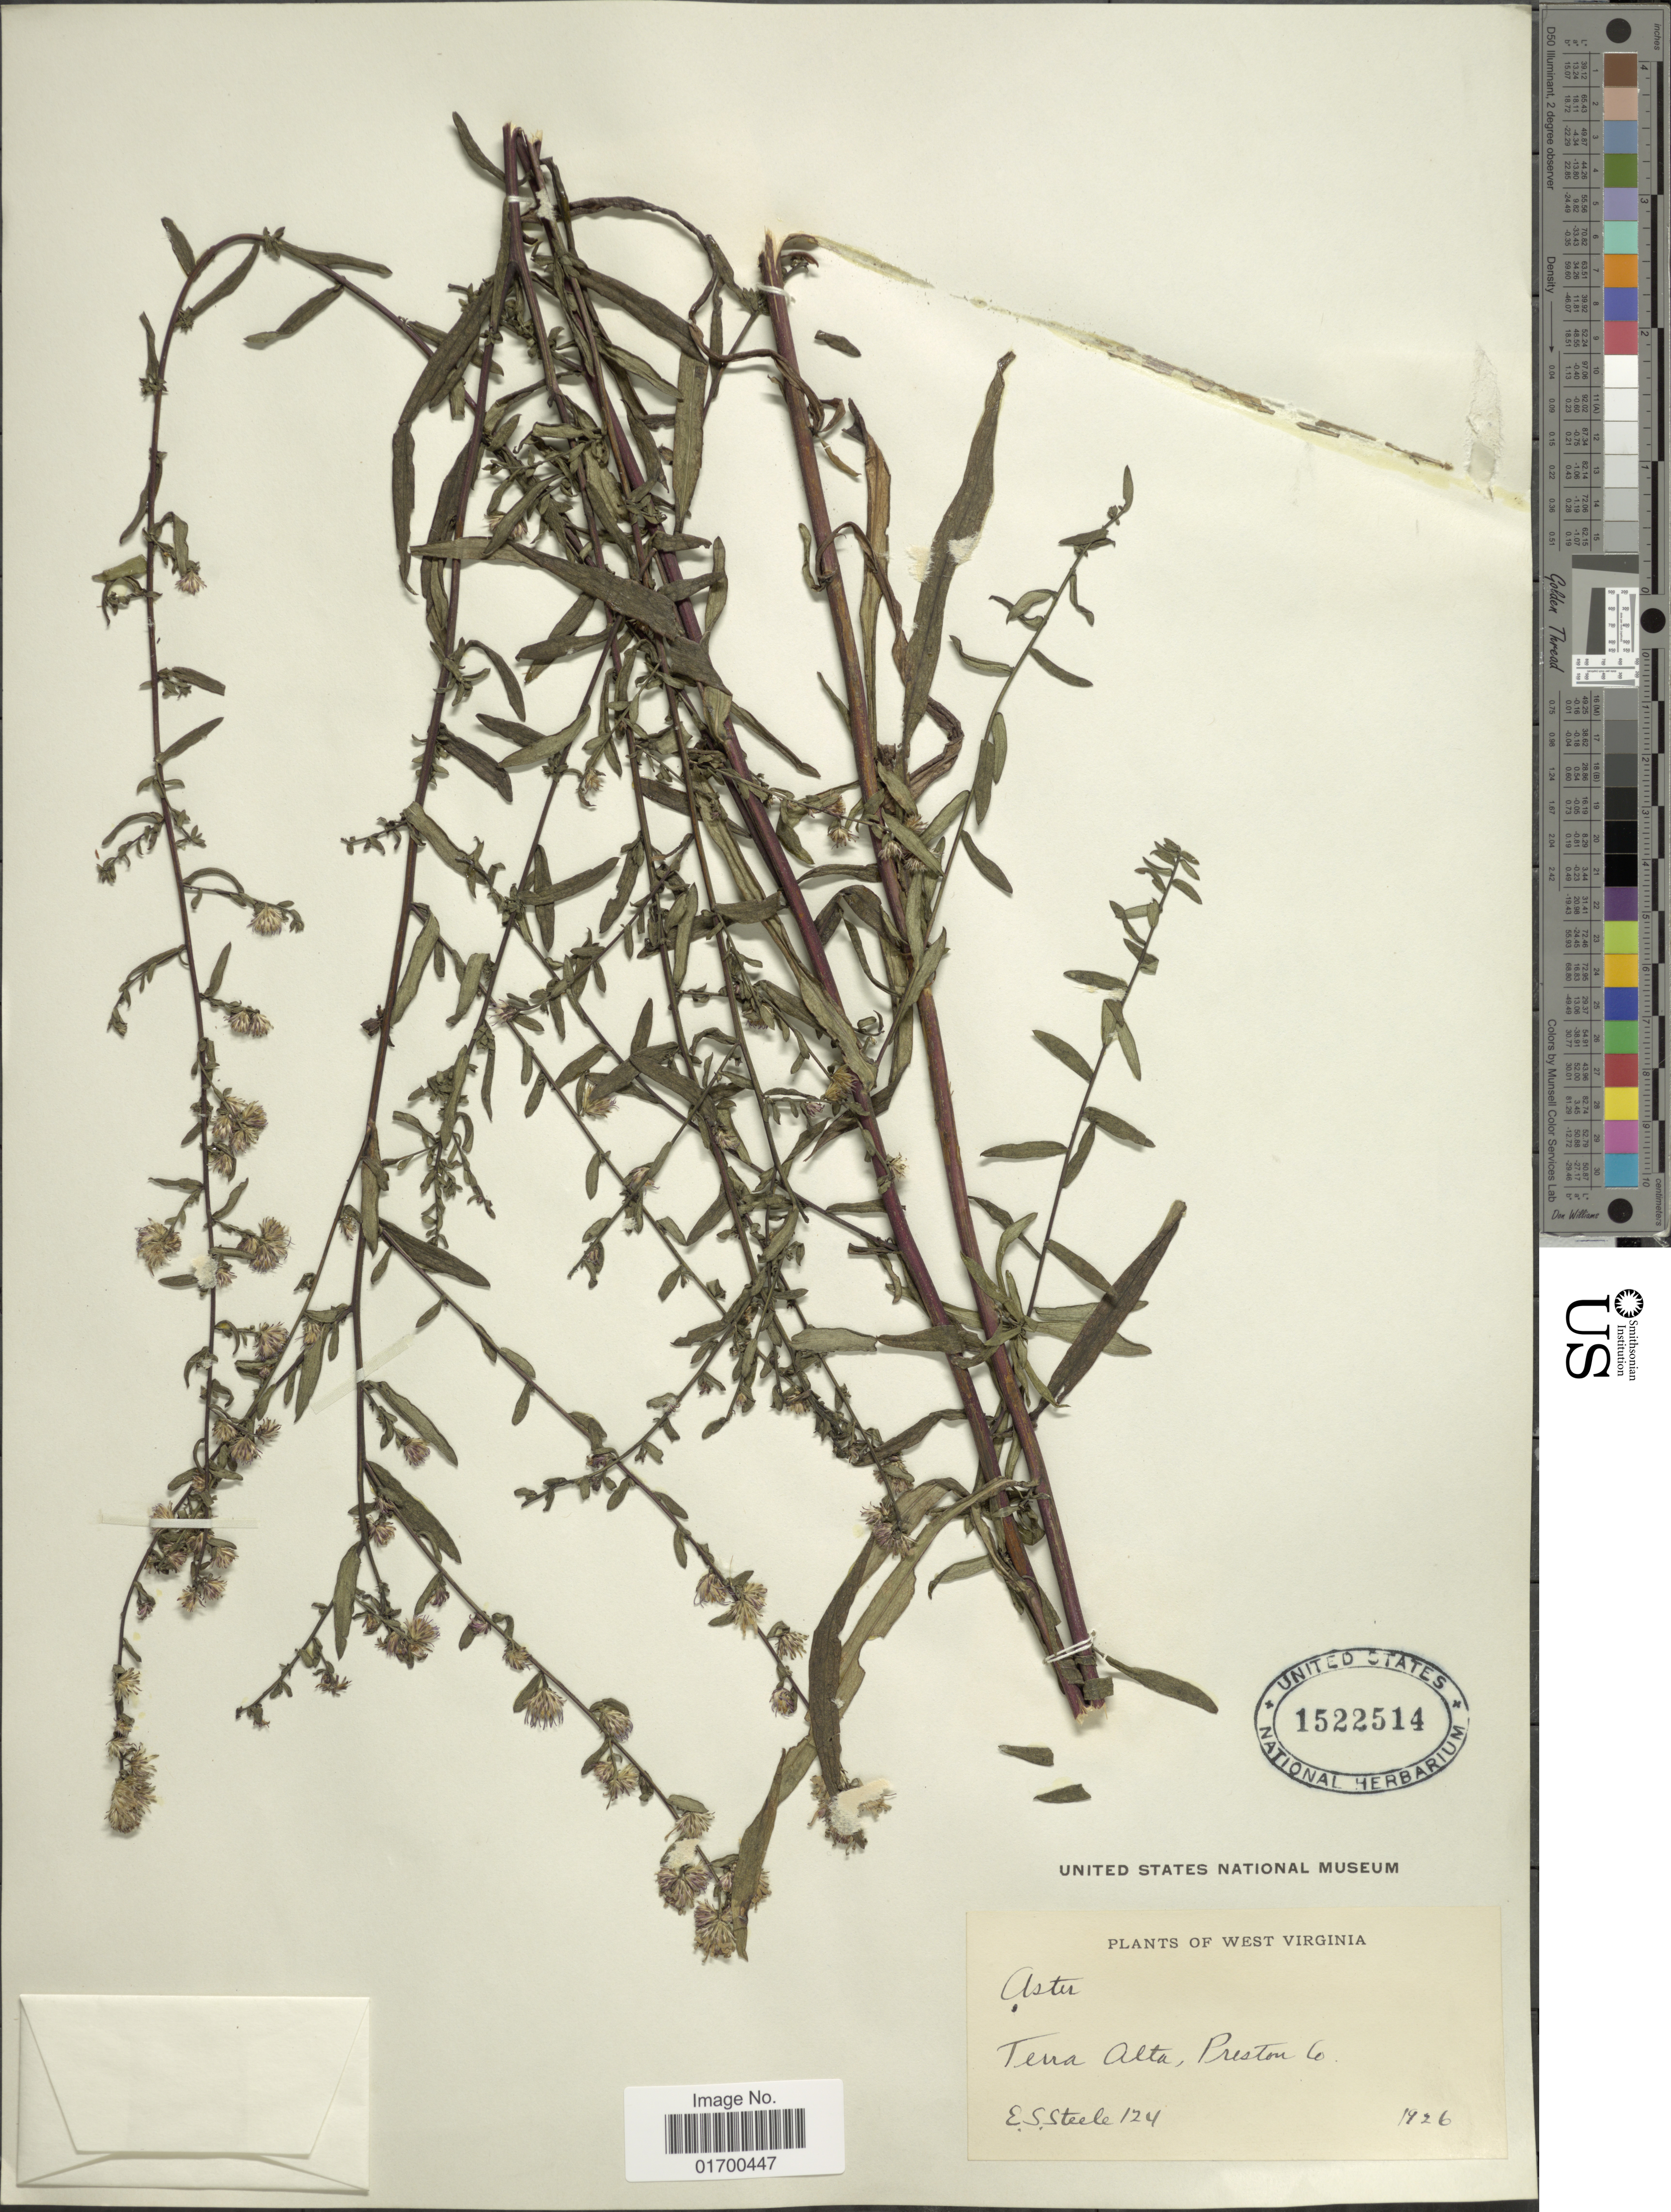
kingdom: Plantae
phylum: Tracheophyta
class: Magnoliopsida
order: Asterales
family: Asteraceae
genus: Symphyotrichum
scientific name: Symphyotrichum lateriflorum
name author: (L.) Á. Löve & D. Löve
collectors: E. Steele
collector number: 124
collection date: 1926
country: United States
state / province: West Virginia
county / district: Preston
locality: Terra Alta, Preston Co.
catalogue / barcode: US 1522514